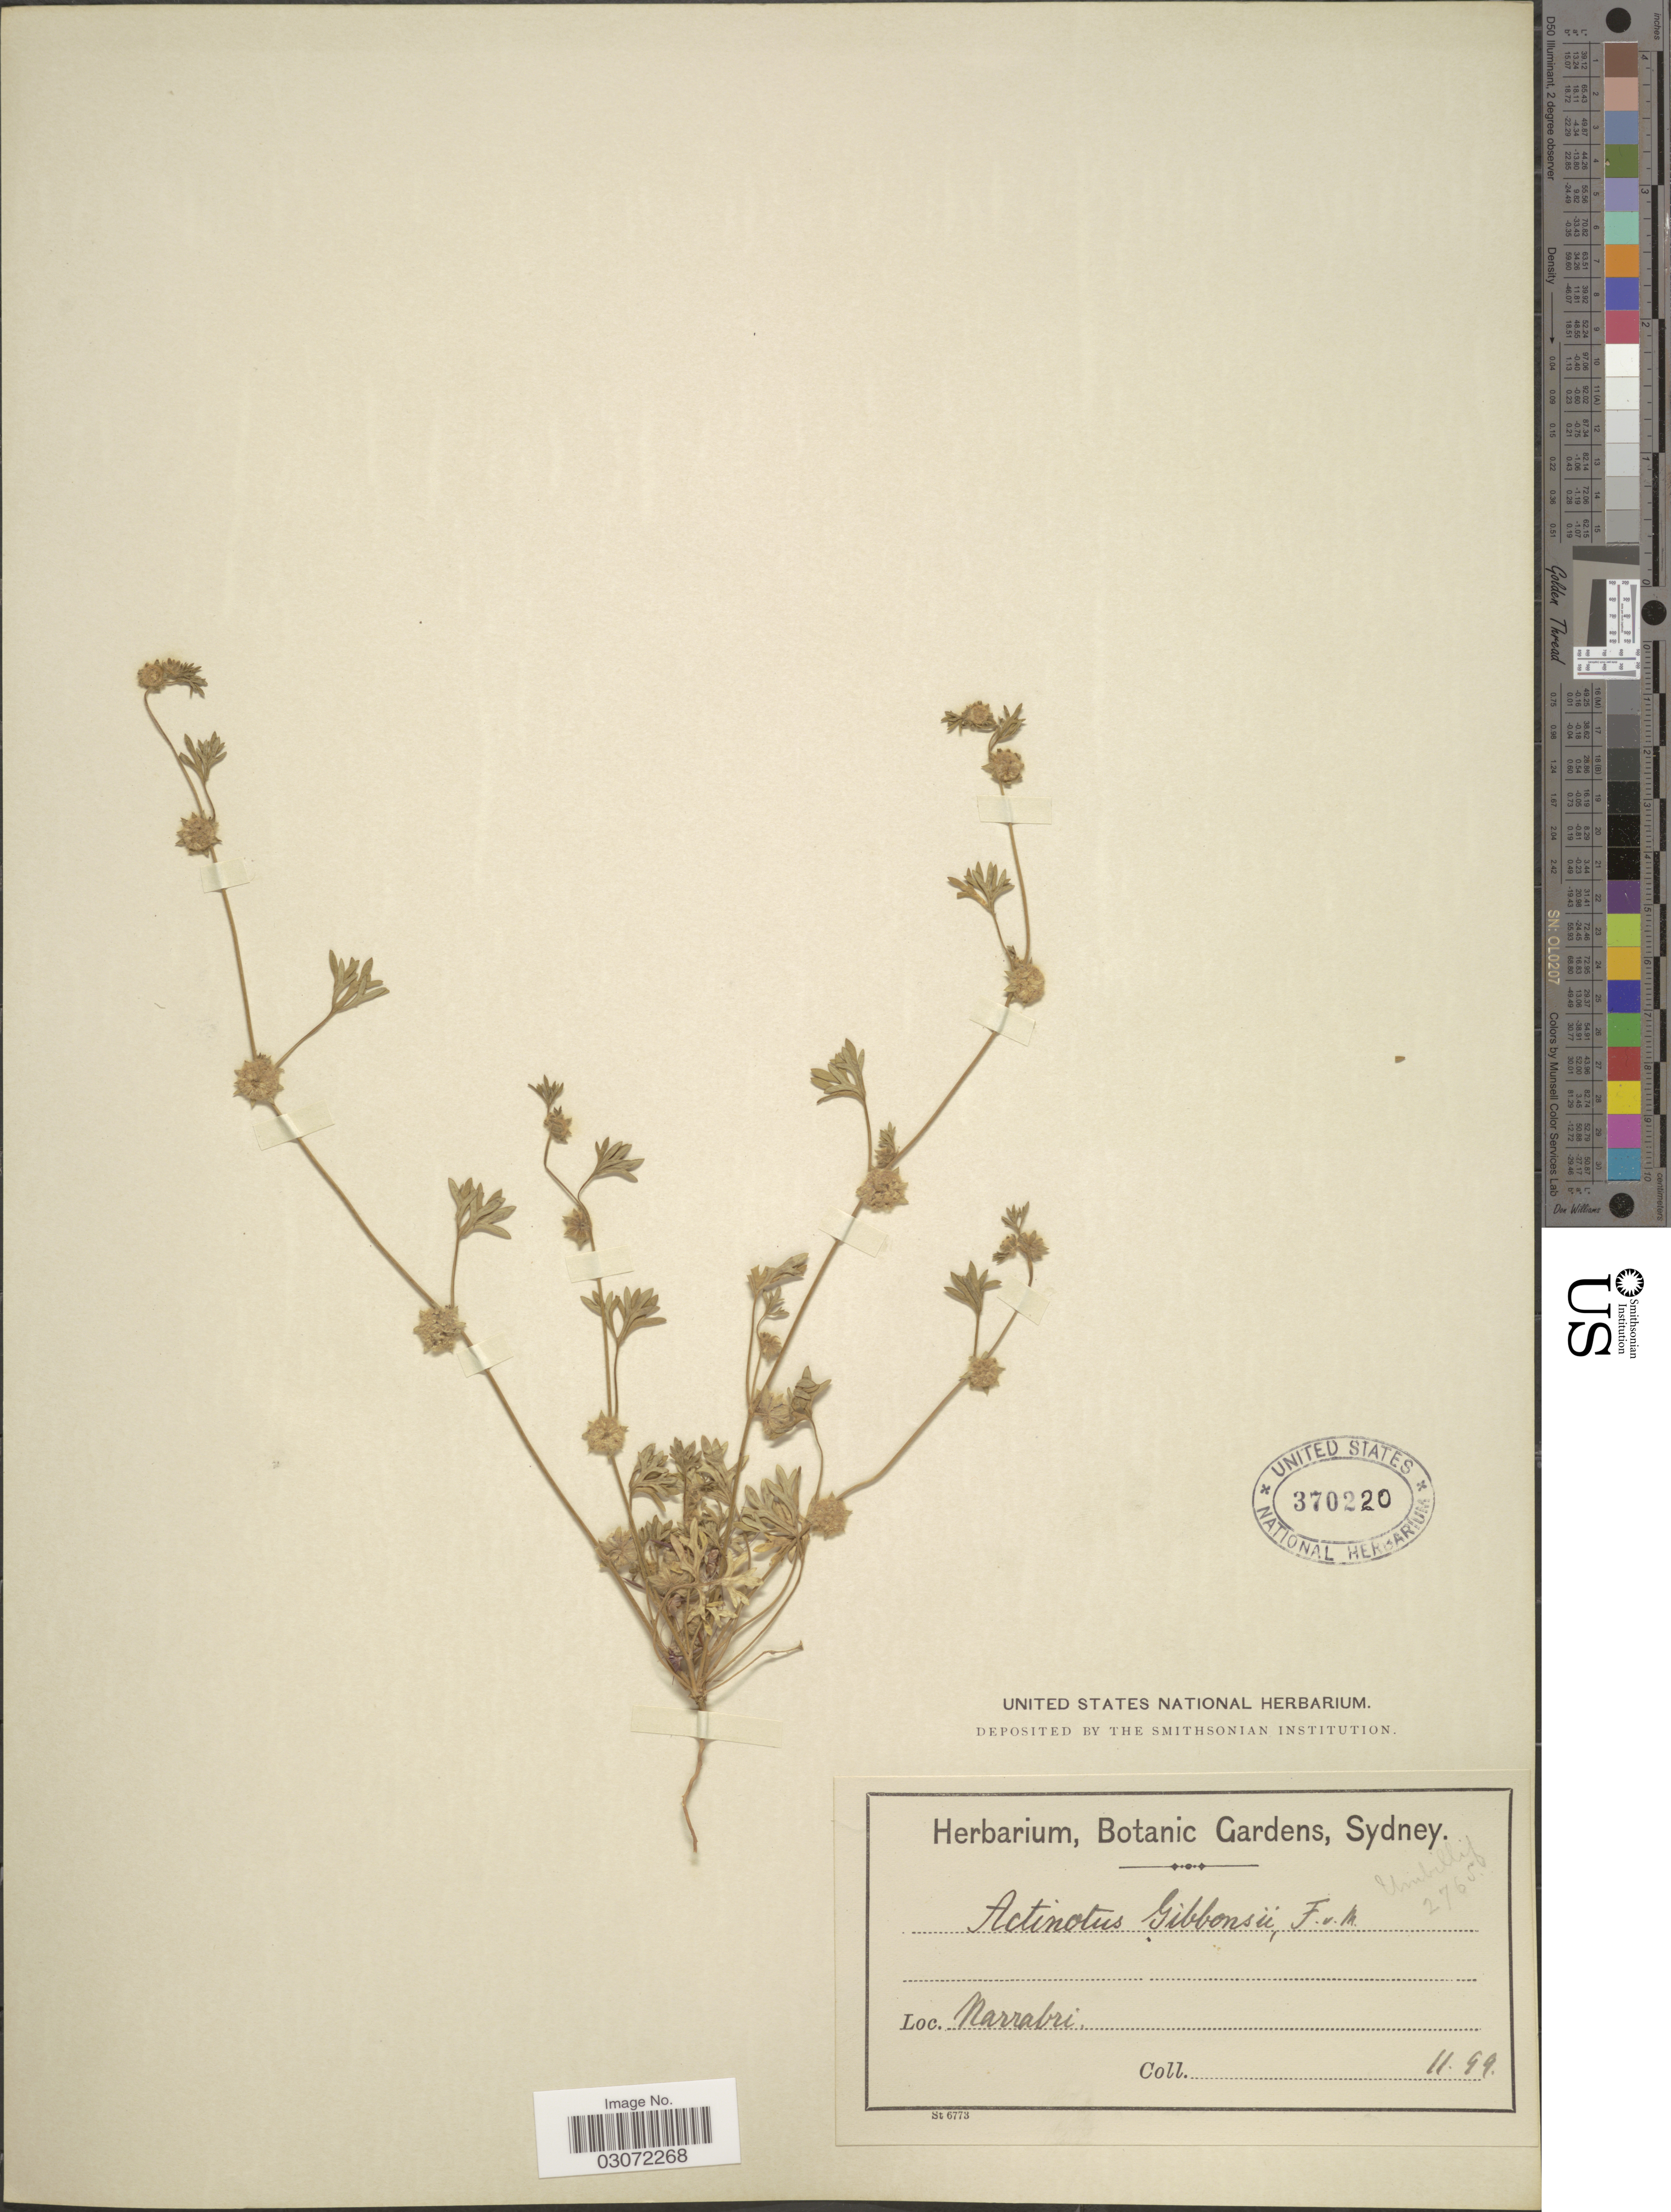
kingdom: Plantae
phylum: Tracheophyta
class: Magnoliopsida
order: Apiales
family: Apiaceae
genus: Actinotus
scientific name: Actinotus gibbonsii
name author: F. Muell.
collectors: ex Herb. Bot. Gard. Sydney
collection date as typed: Transcribed d/m/y: /11/99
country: Australia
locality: Narrabri.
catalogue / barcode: US 370220